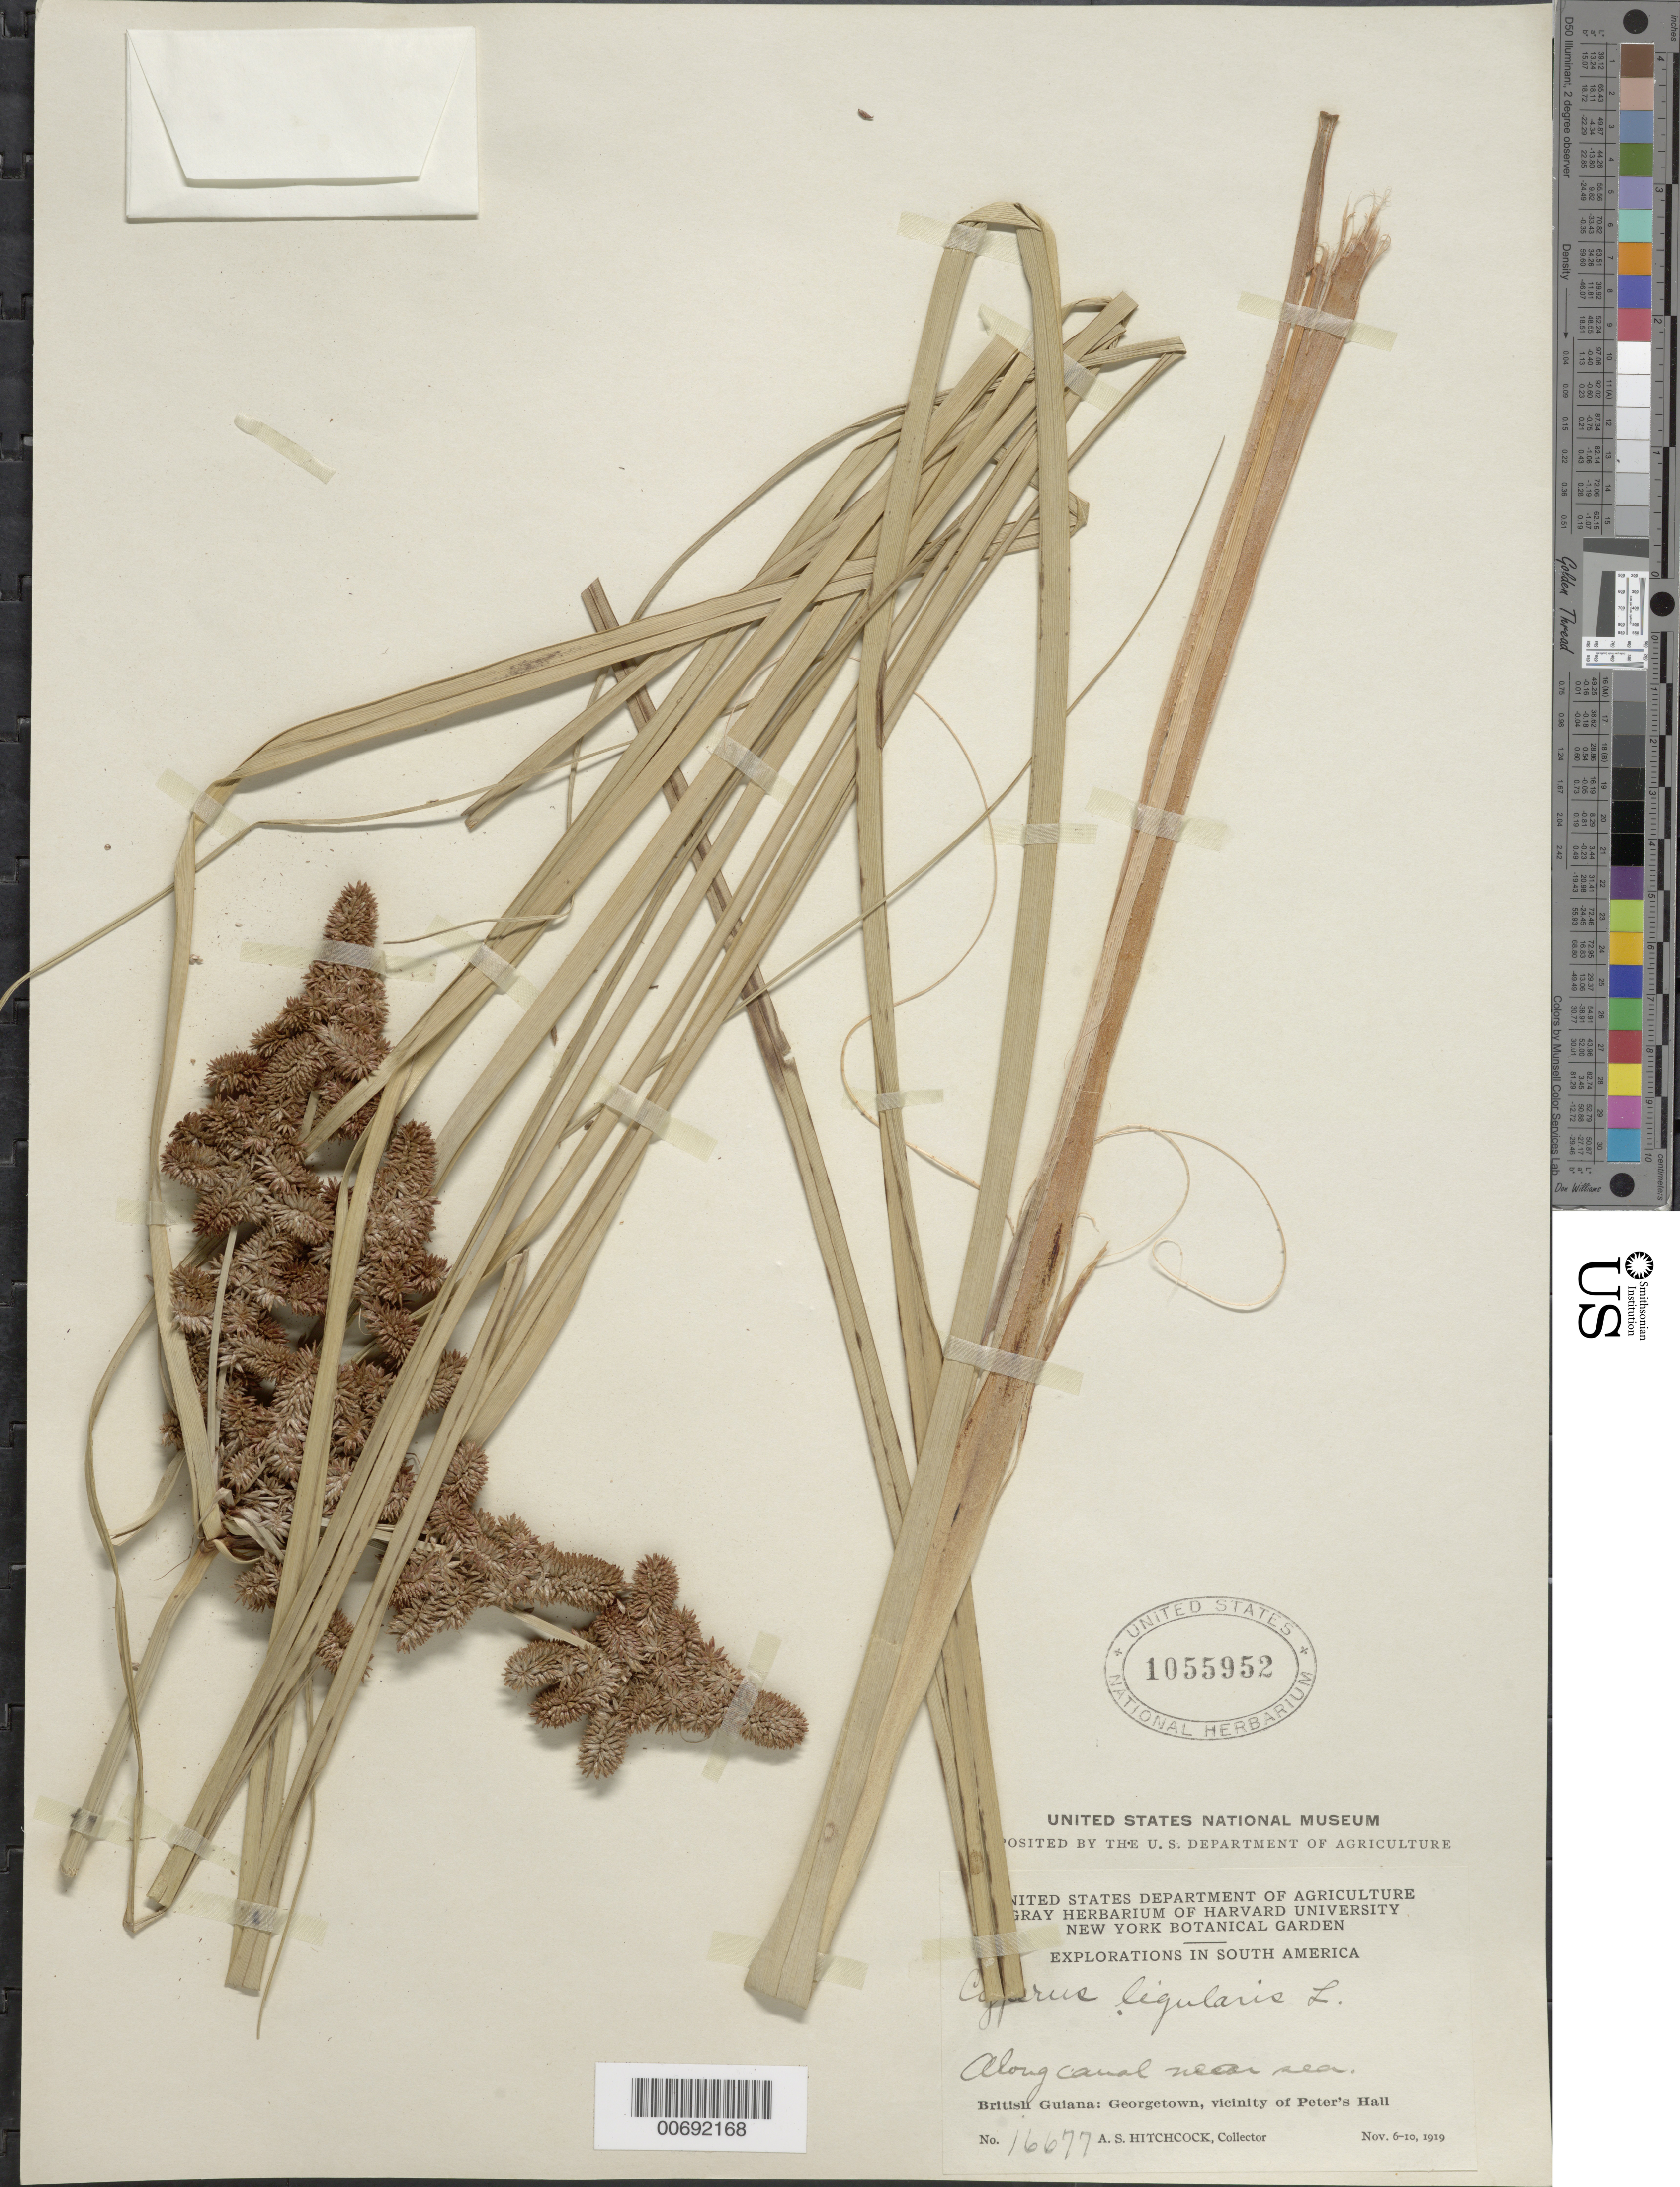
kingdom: Plantae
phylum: Tracheophyta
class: Liliopsida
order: Poales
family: Cyperaceae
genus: Cyperus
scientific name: Cyperus ligularis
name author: L.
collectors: A. S. Hitchcock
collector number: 16677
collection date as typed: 6-Nov-19 to 10-Nov-19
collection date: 1919-11-06/1919-11-10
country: Guyana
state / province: Demerara-Mahaica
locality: Georgetown, vic. of Peter's Hall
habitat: Along canal near sea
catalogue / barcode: US 1055952